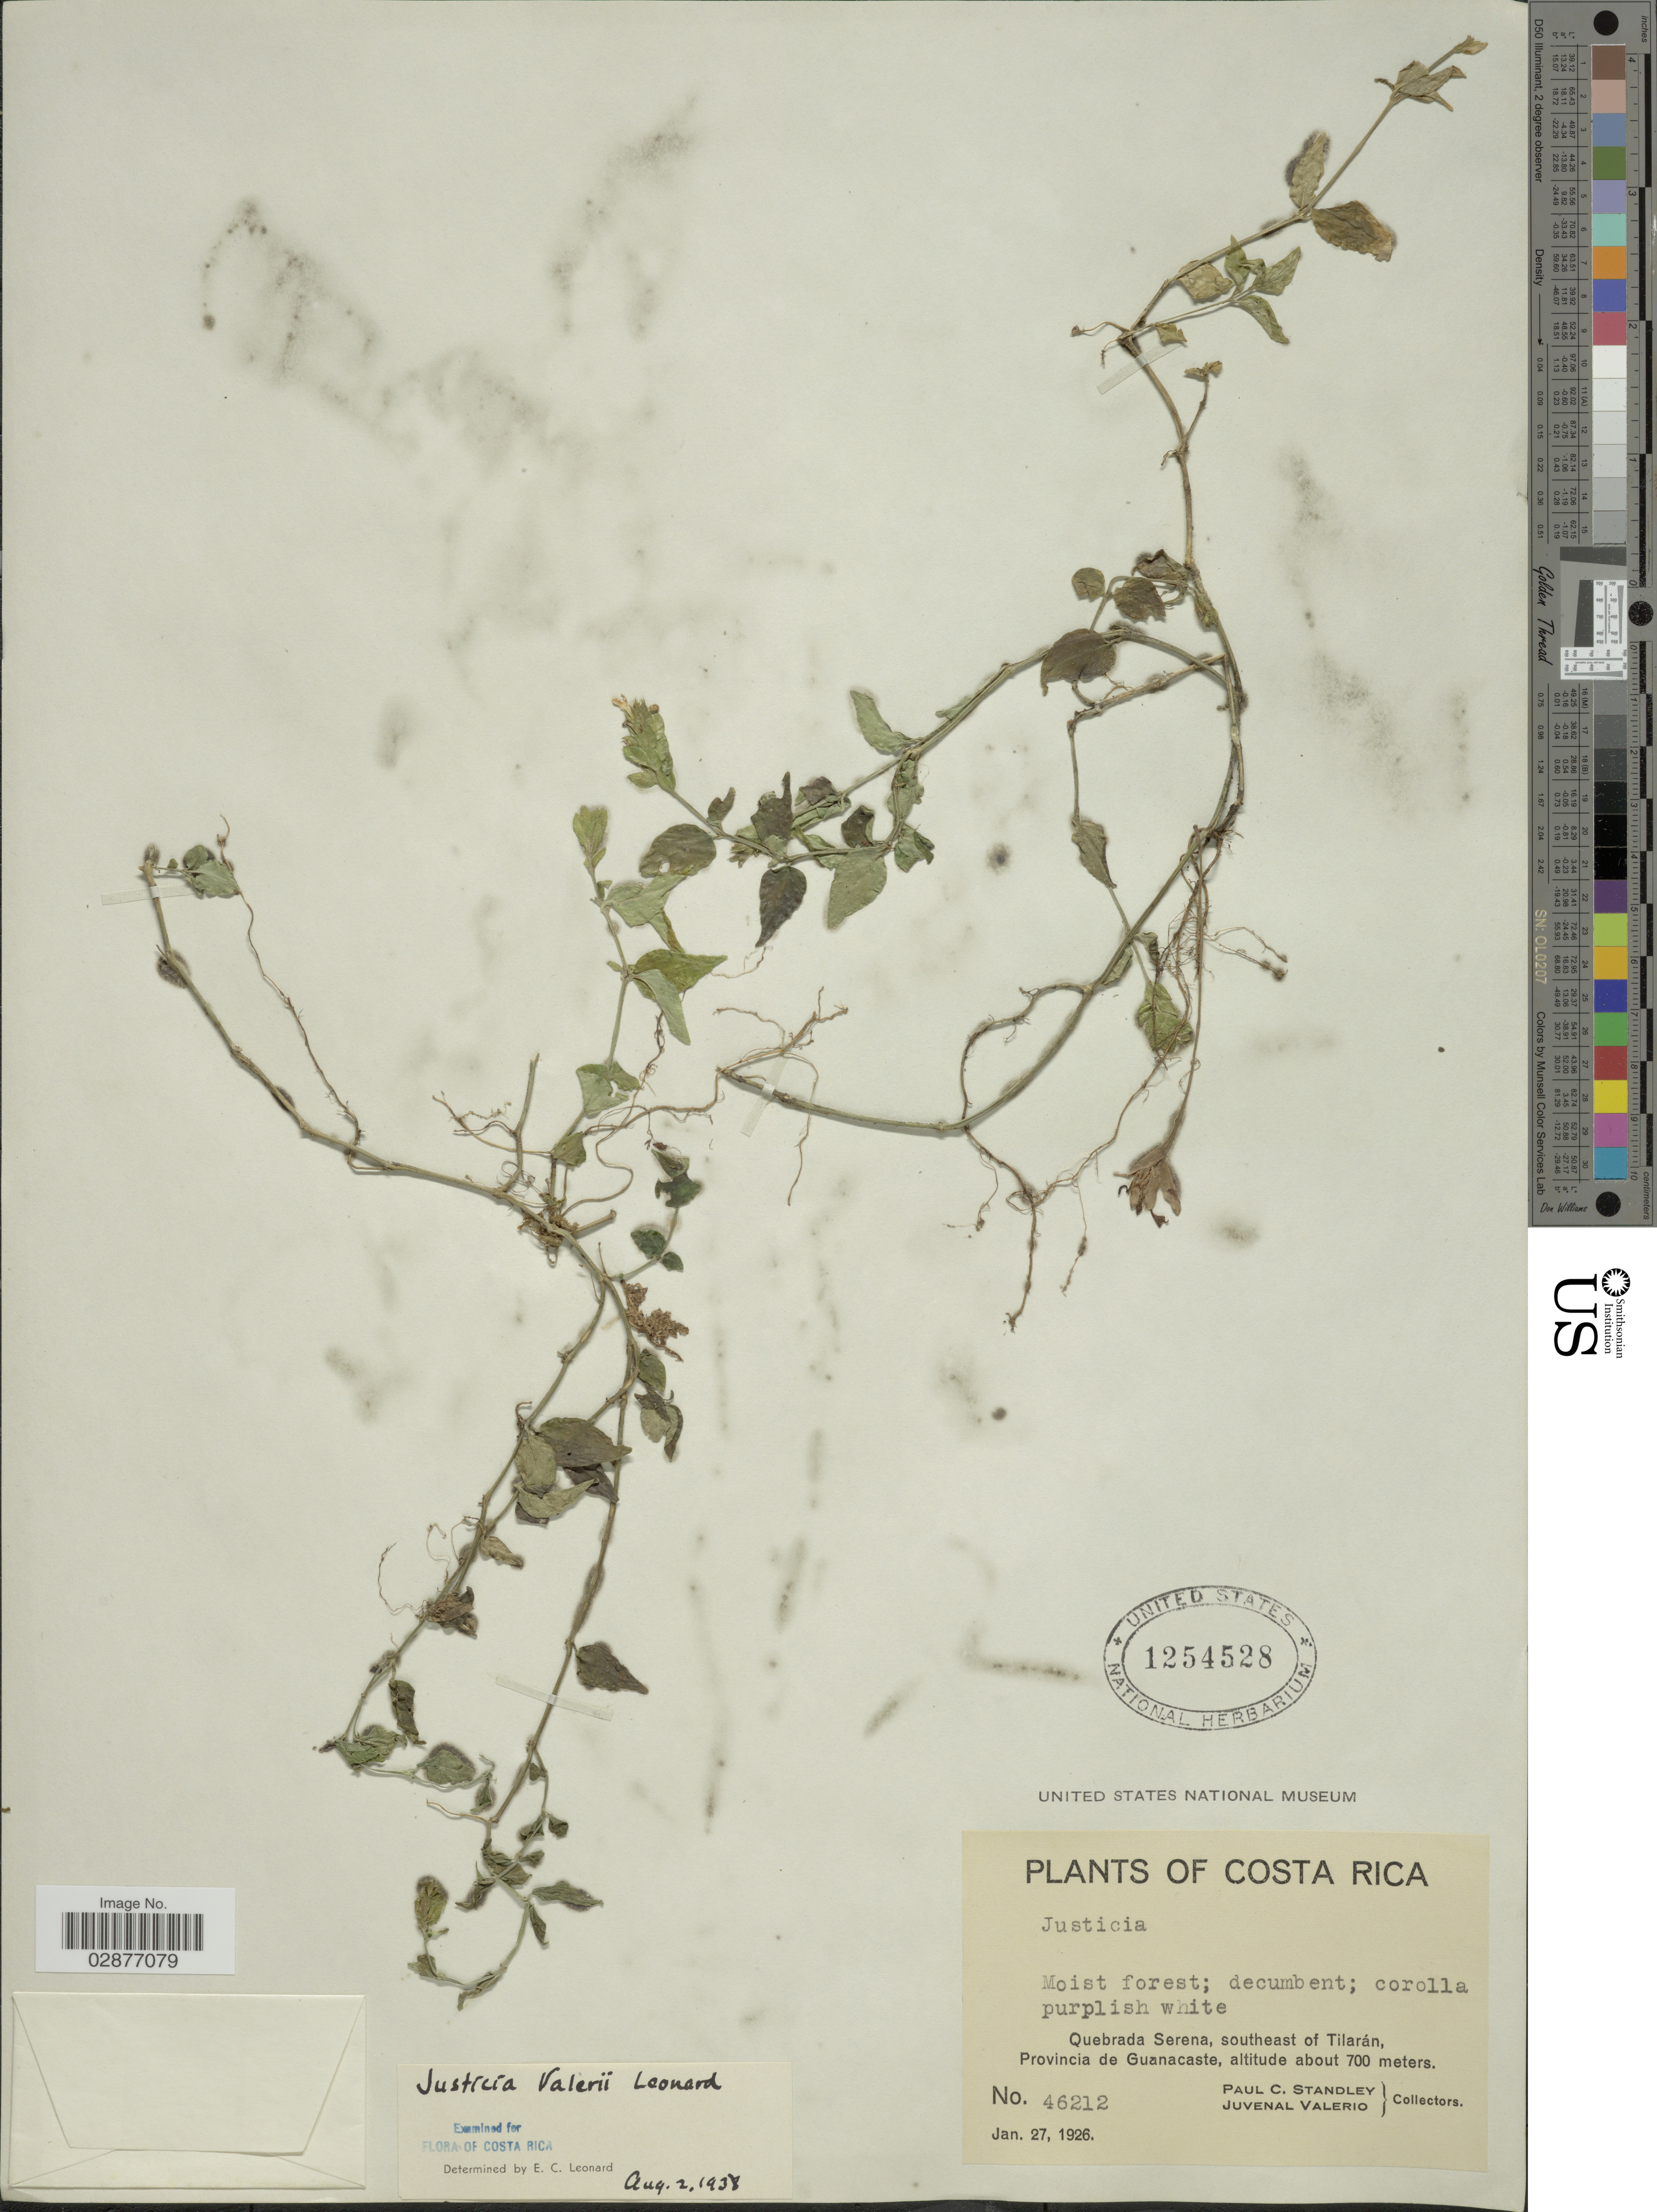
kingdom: Plantae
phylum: Tracheophyta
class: Magnoliopsida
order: Lamiales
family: Acanthaceae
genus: Justicia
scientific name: Justicia valerioi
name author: Leonard in Standl.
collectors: P. C. Standley & J. Valerio R.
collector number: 46212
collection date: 1926-01-27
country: Costa Rica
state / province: Guanacaste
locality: Quebrada Serena, southeast of Tilarán.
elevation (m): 700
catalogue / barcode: US 1254528